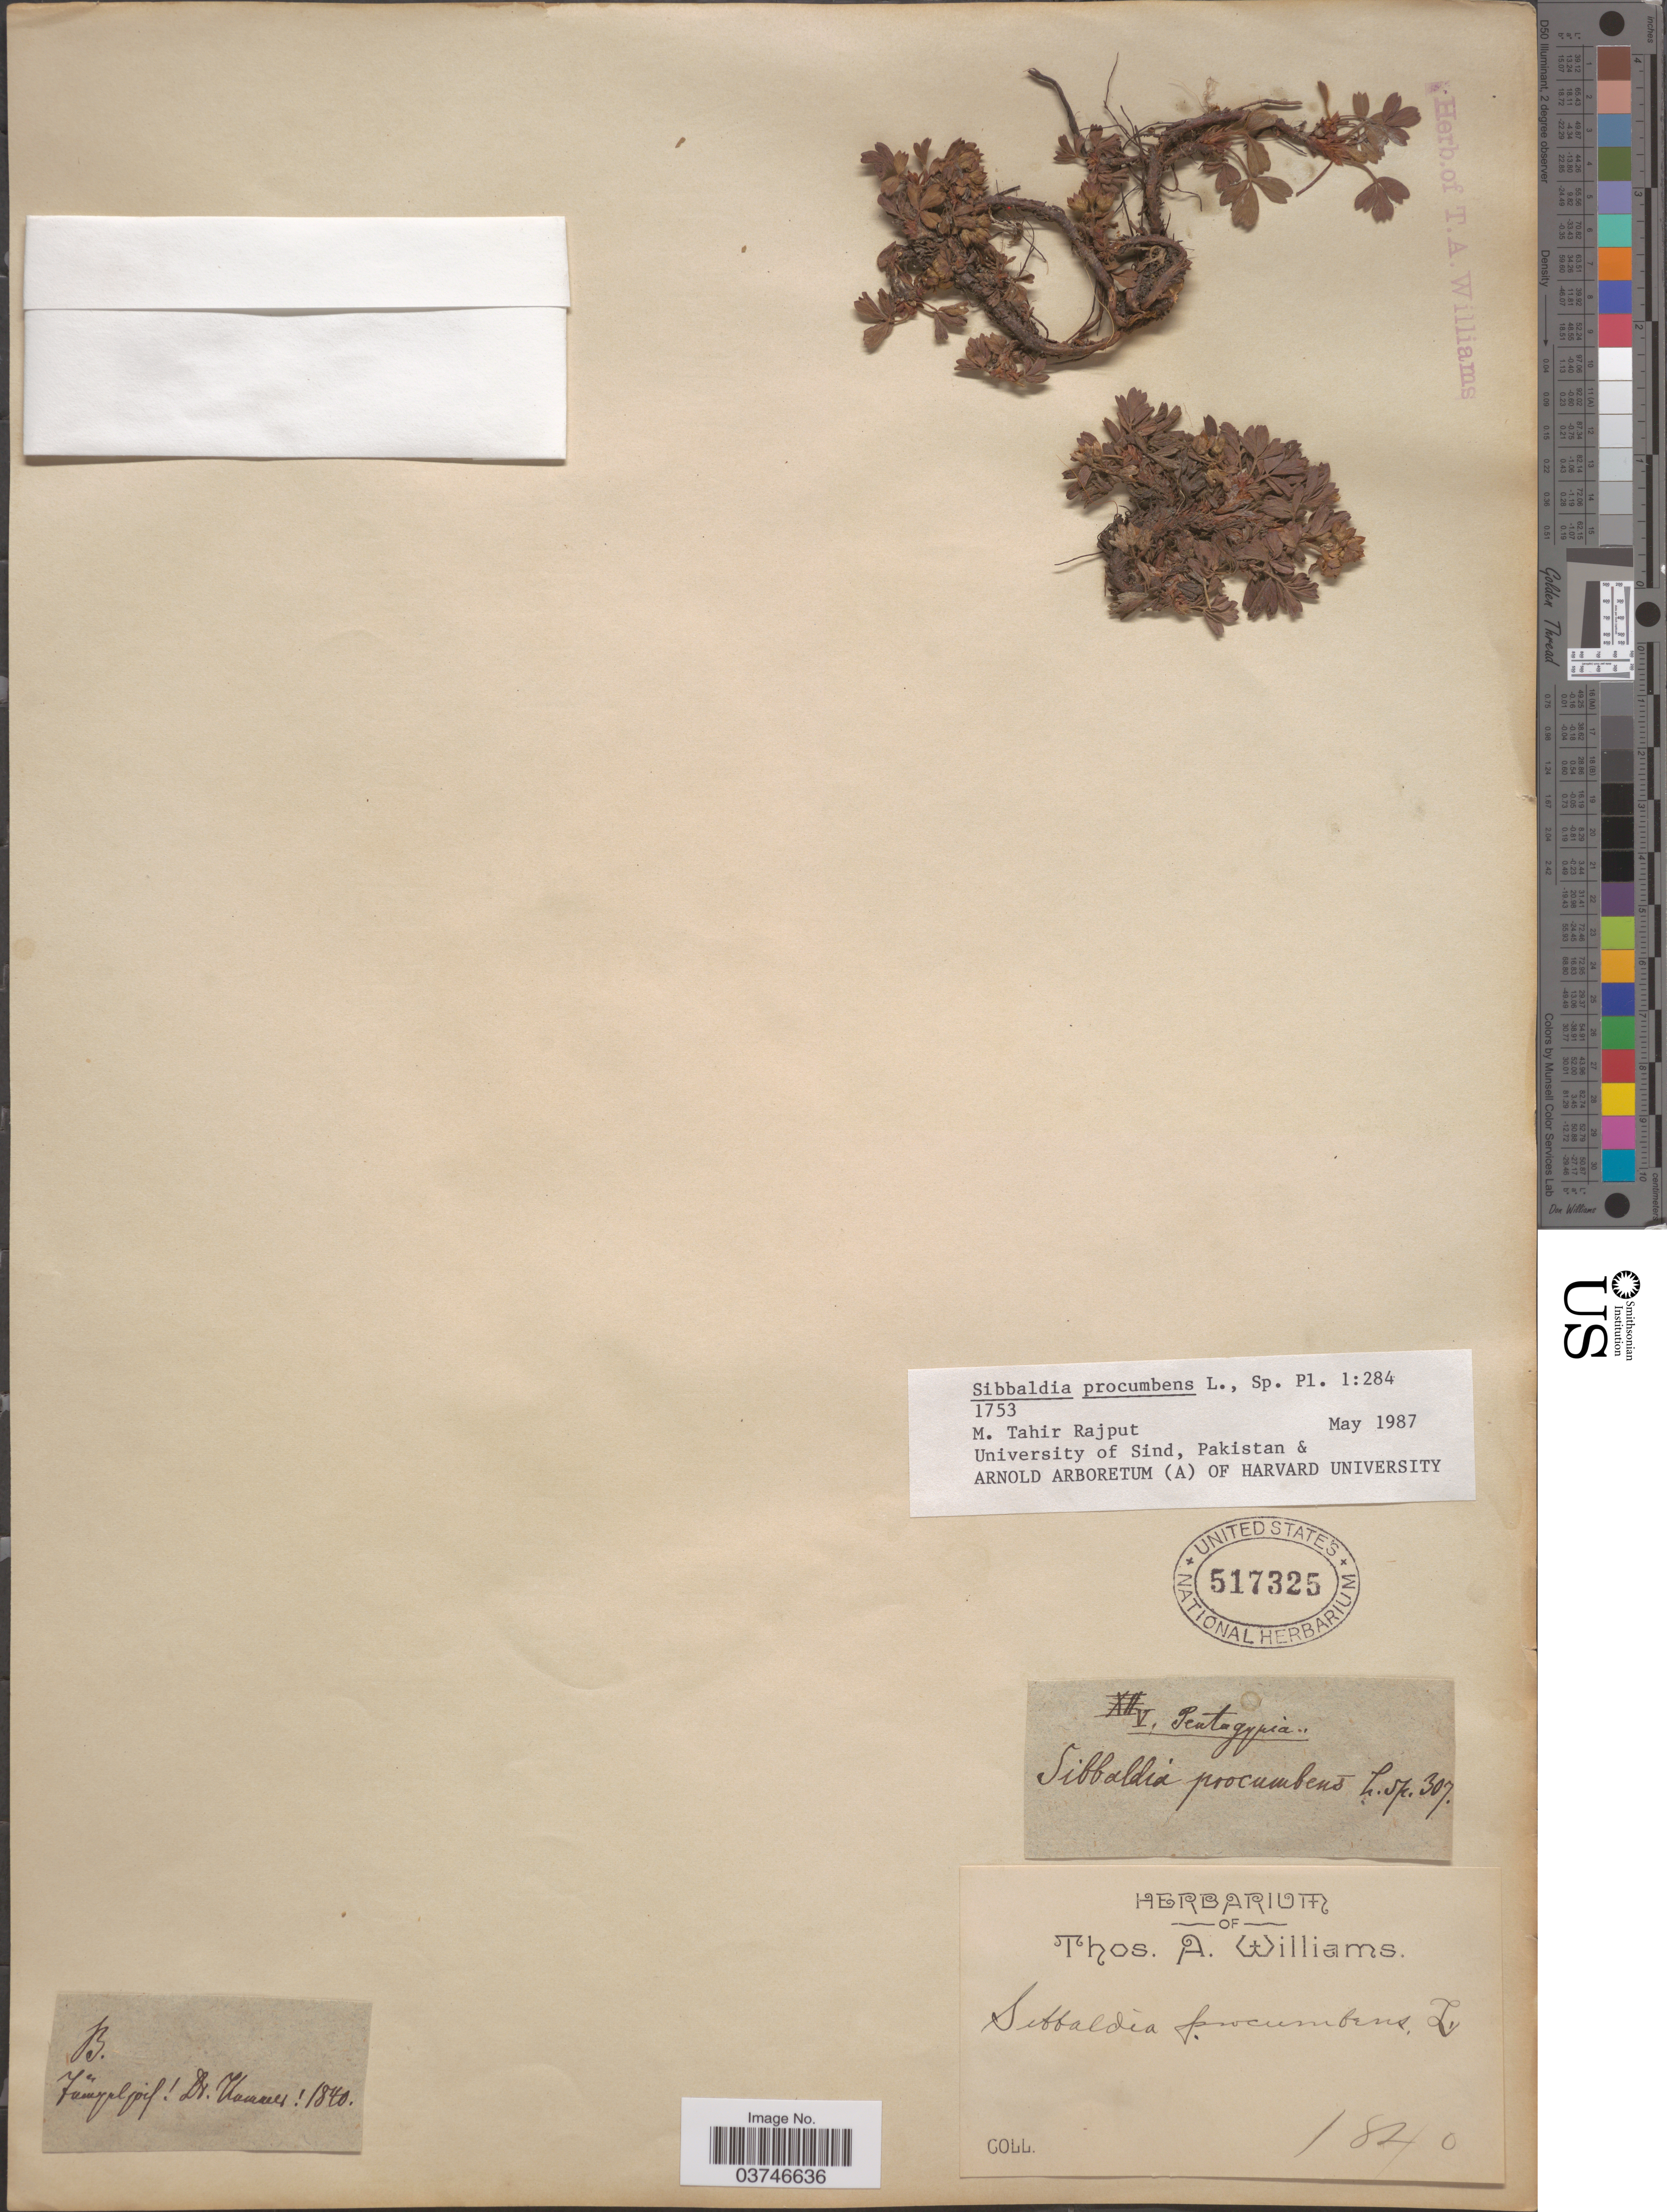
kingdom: Plantae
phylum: Tracheophyta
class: Magnoliopsida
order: Rosales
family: Rosaceae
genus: Sibbaldia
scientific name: Sibbaldia procumbens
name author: L.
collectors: T. Williams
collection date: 1840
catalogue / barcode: US 517325